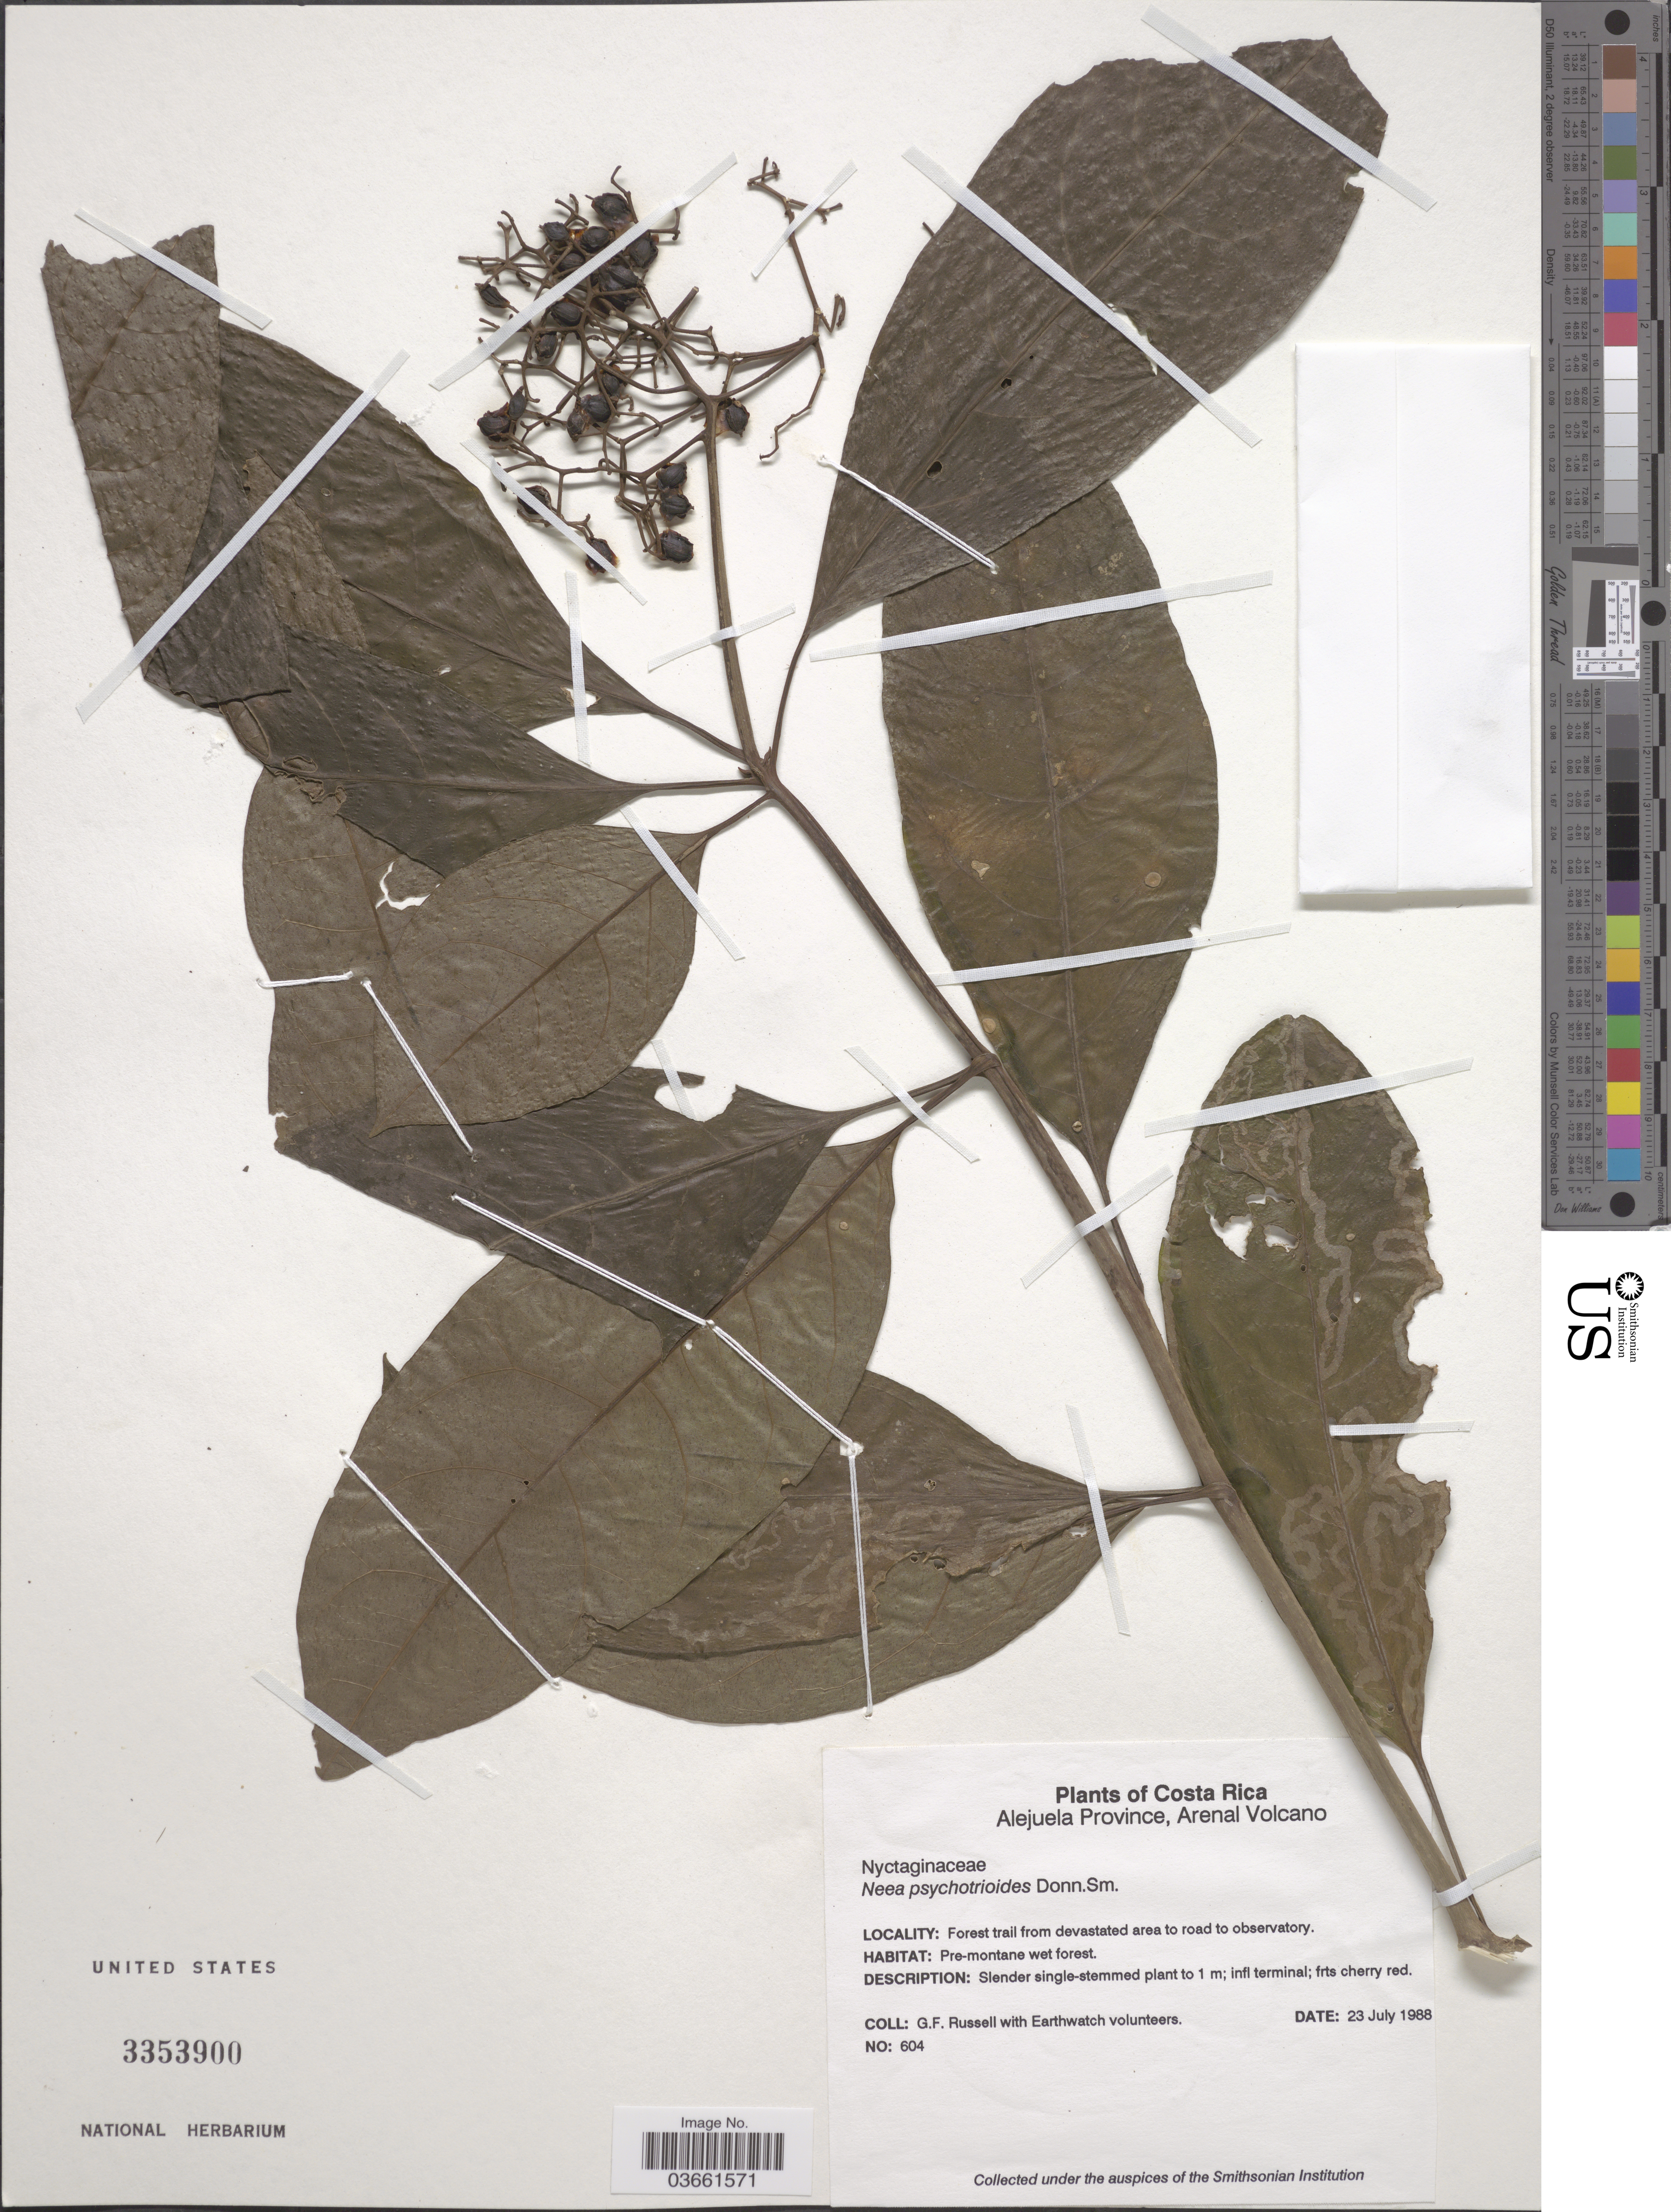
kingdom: Plantae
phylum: Tracheophyta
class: Magnoliopsida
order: Caryophyllales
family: Nyctaginaceae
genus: Neea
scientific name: Neea psychotrioides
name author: Donn. Sm.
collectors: G. Russell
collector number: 604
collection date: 1988-07-23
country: Costa Rica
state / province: Alajuela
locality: Alejuela Province, Arenal Volcano. Forest trail from devasted area to road to observatory.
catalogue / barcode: US 3353900